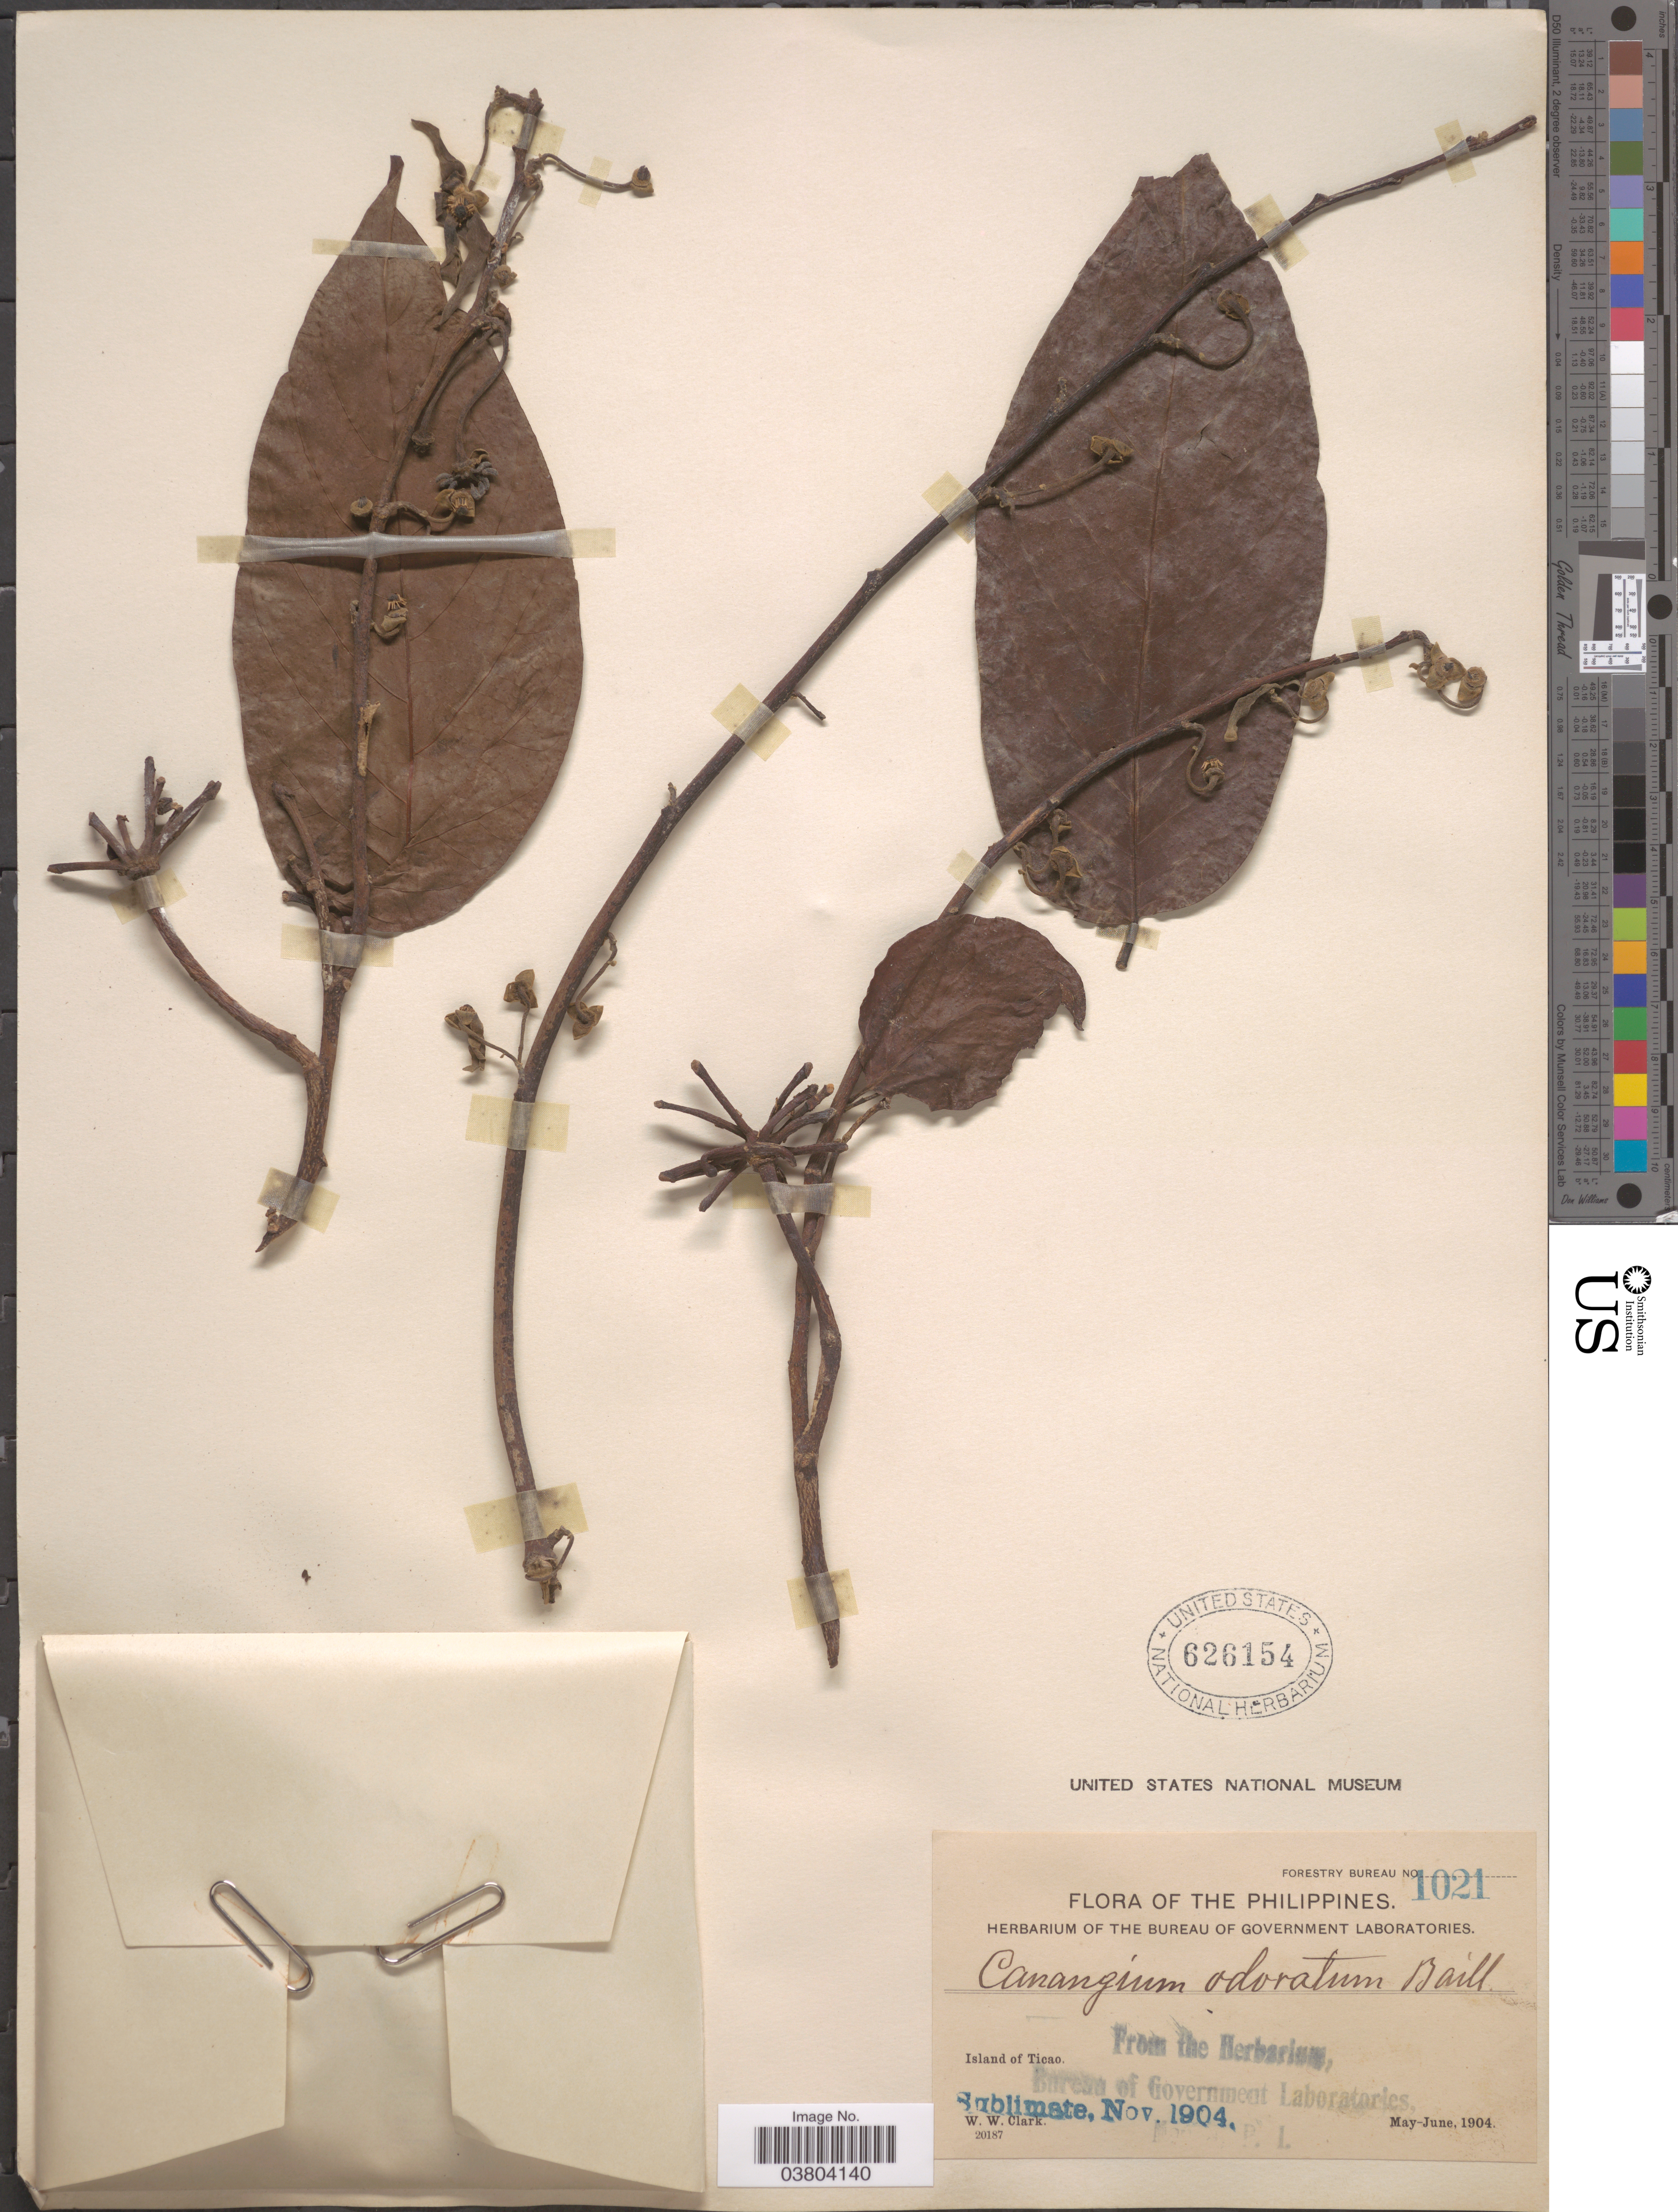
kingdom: Plantae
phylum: Tracheophyta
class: Magnoliopsida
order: Magnoliales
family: Annonaceae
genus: Cananga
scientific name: Cananga odorata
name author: (Lam.) Hook. f. & Thomson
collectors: W. W. Clark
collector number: Forestry Bureau 1021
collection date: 1904-05/1904-06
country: Philippines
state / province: Bicol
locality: Island of Ticao.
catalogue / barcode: US 626154